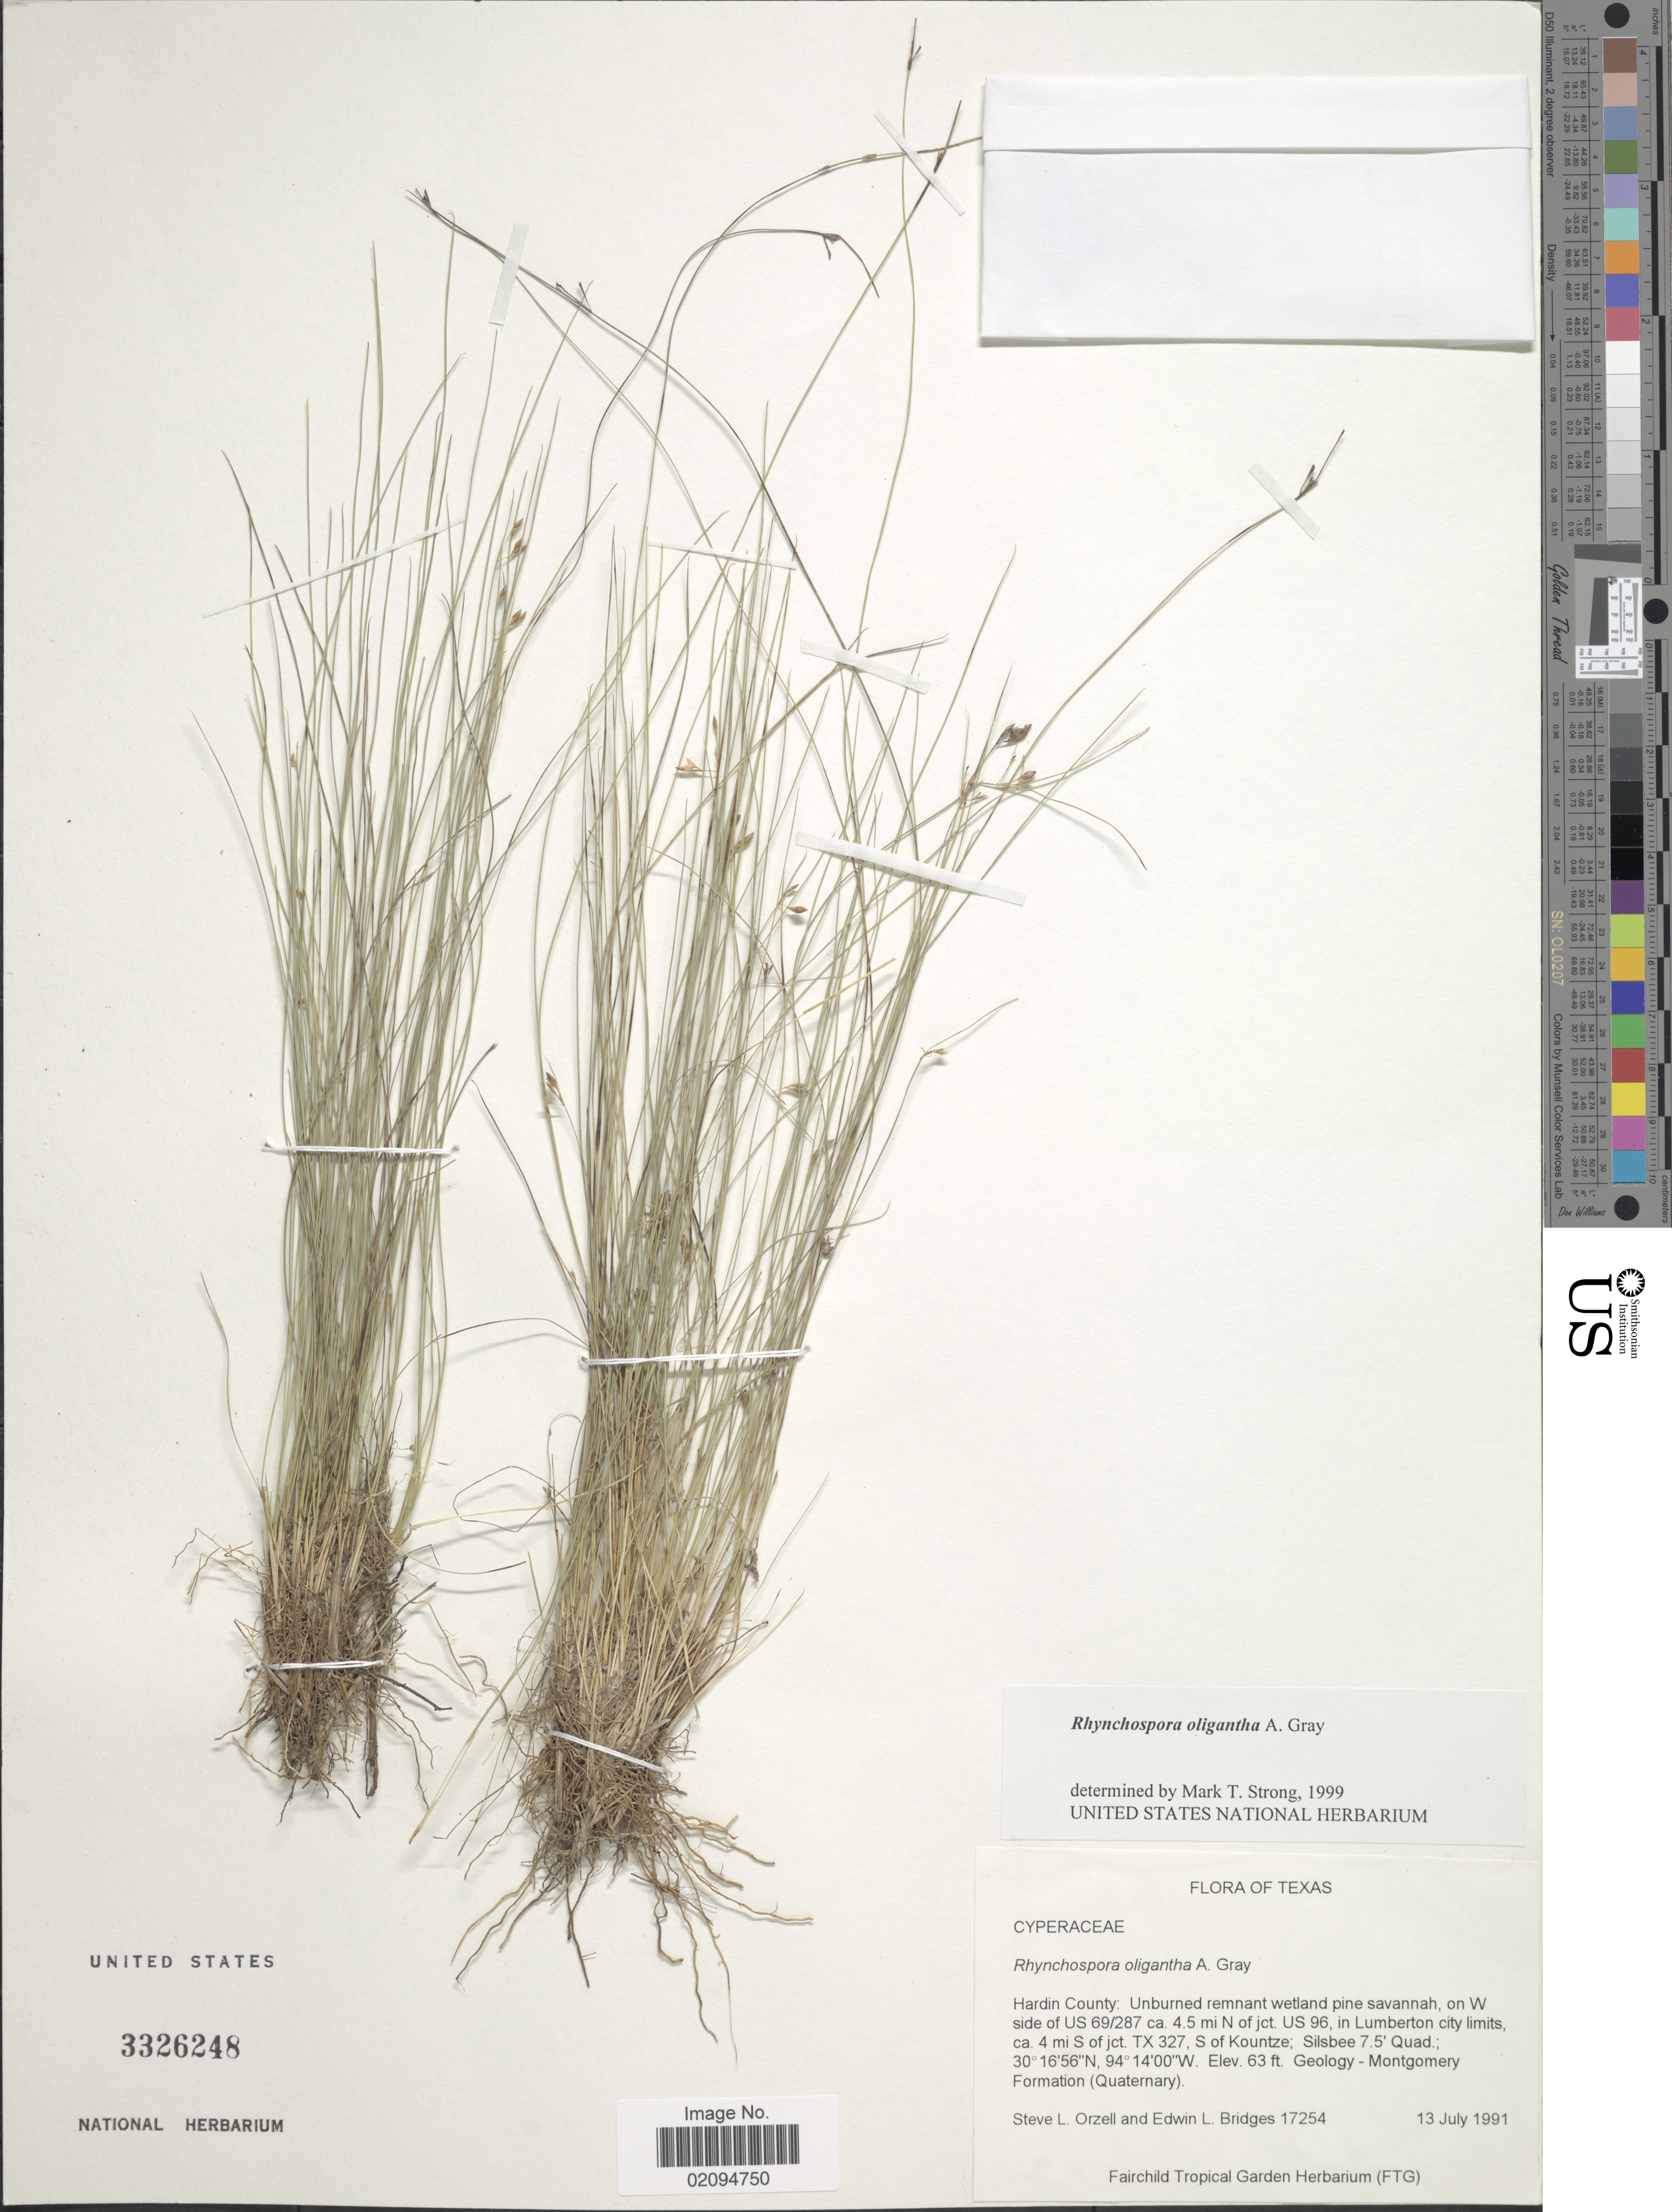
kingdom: Plantae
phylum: Tracheophyta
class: Liliopsida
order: Poales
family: Cyperaceae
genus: Rhynchospora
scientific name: Rhynchospora oligantha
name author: A. Gray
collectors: S. Orzell & E. Bridges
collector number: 17254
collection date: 1991-07-13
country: United States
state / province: Texas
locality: Hardin County, on W side of US 69/287, ca. 4.5 mi N of jct. US 96, in Lumberton city limits ca. 4 mi S of jct. TX 327, S of Kountze; Silsbee 7.5' Quad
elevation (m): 19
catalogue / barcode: US 3326248